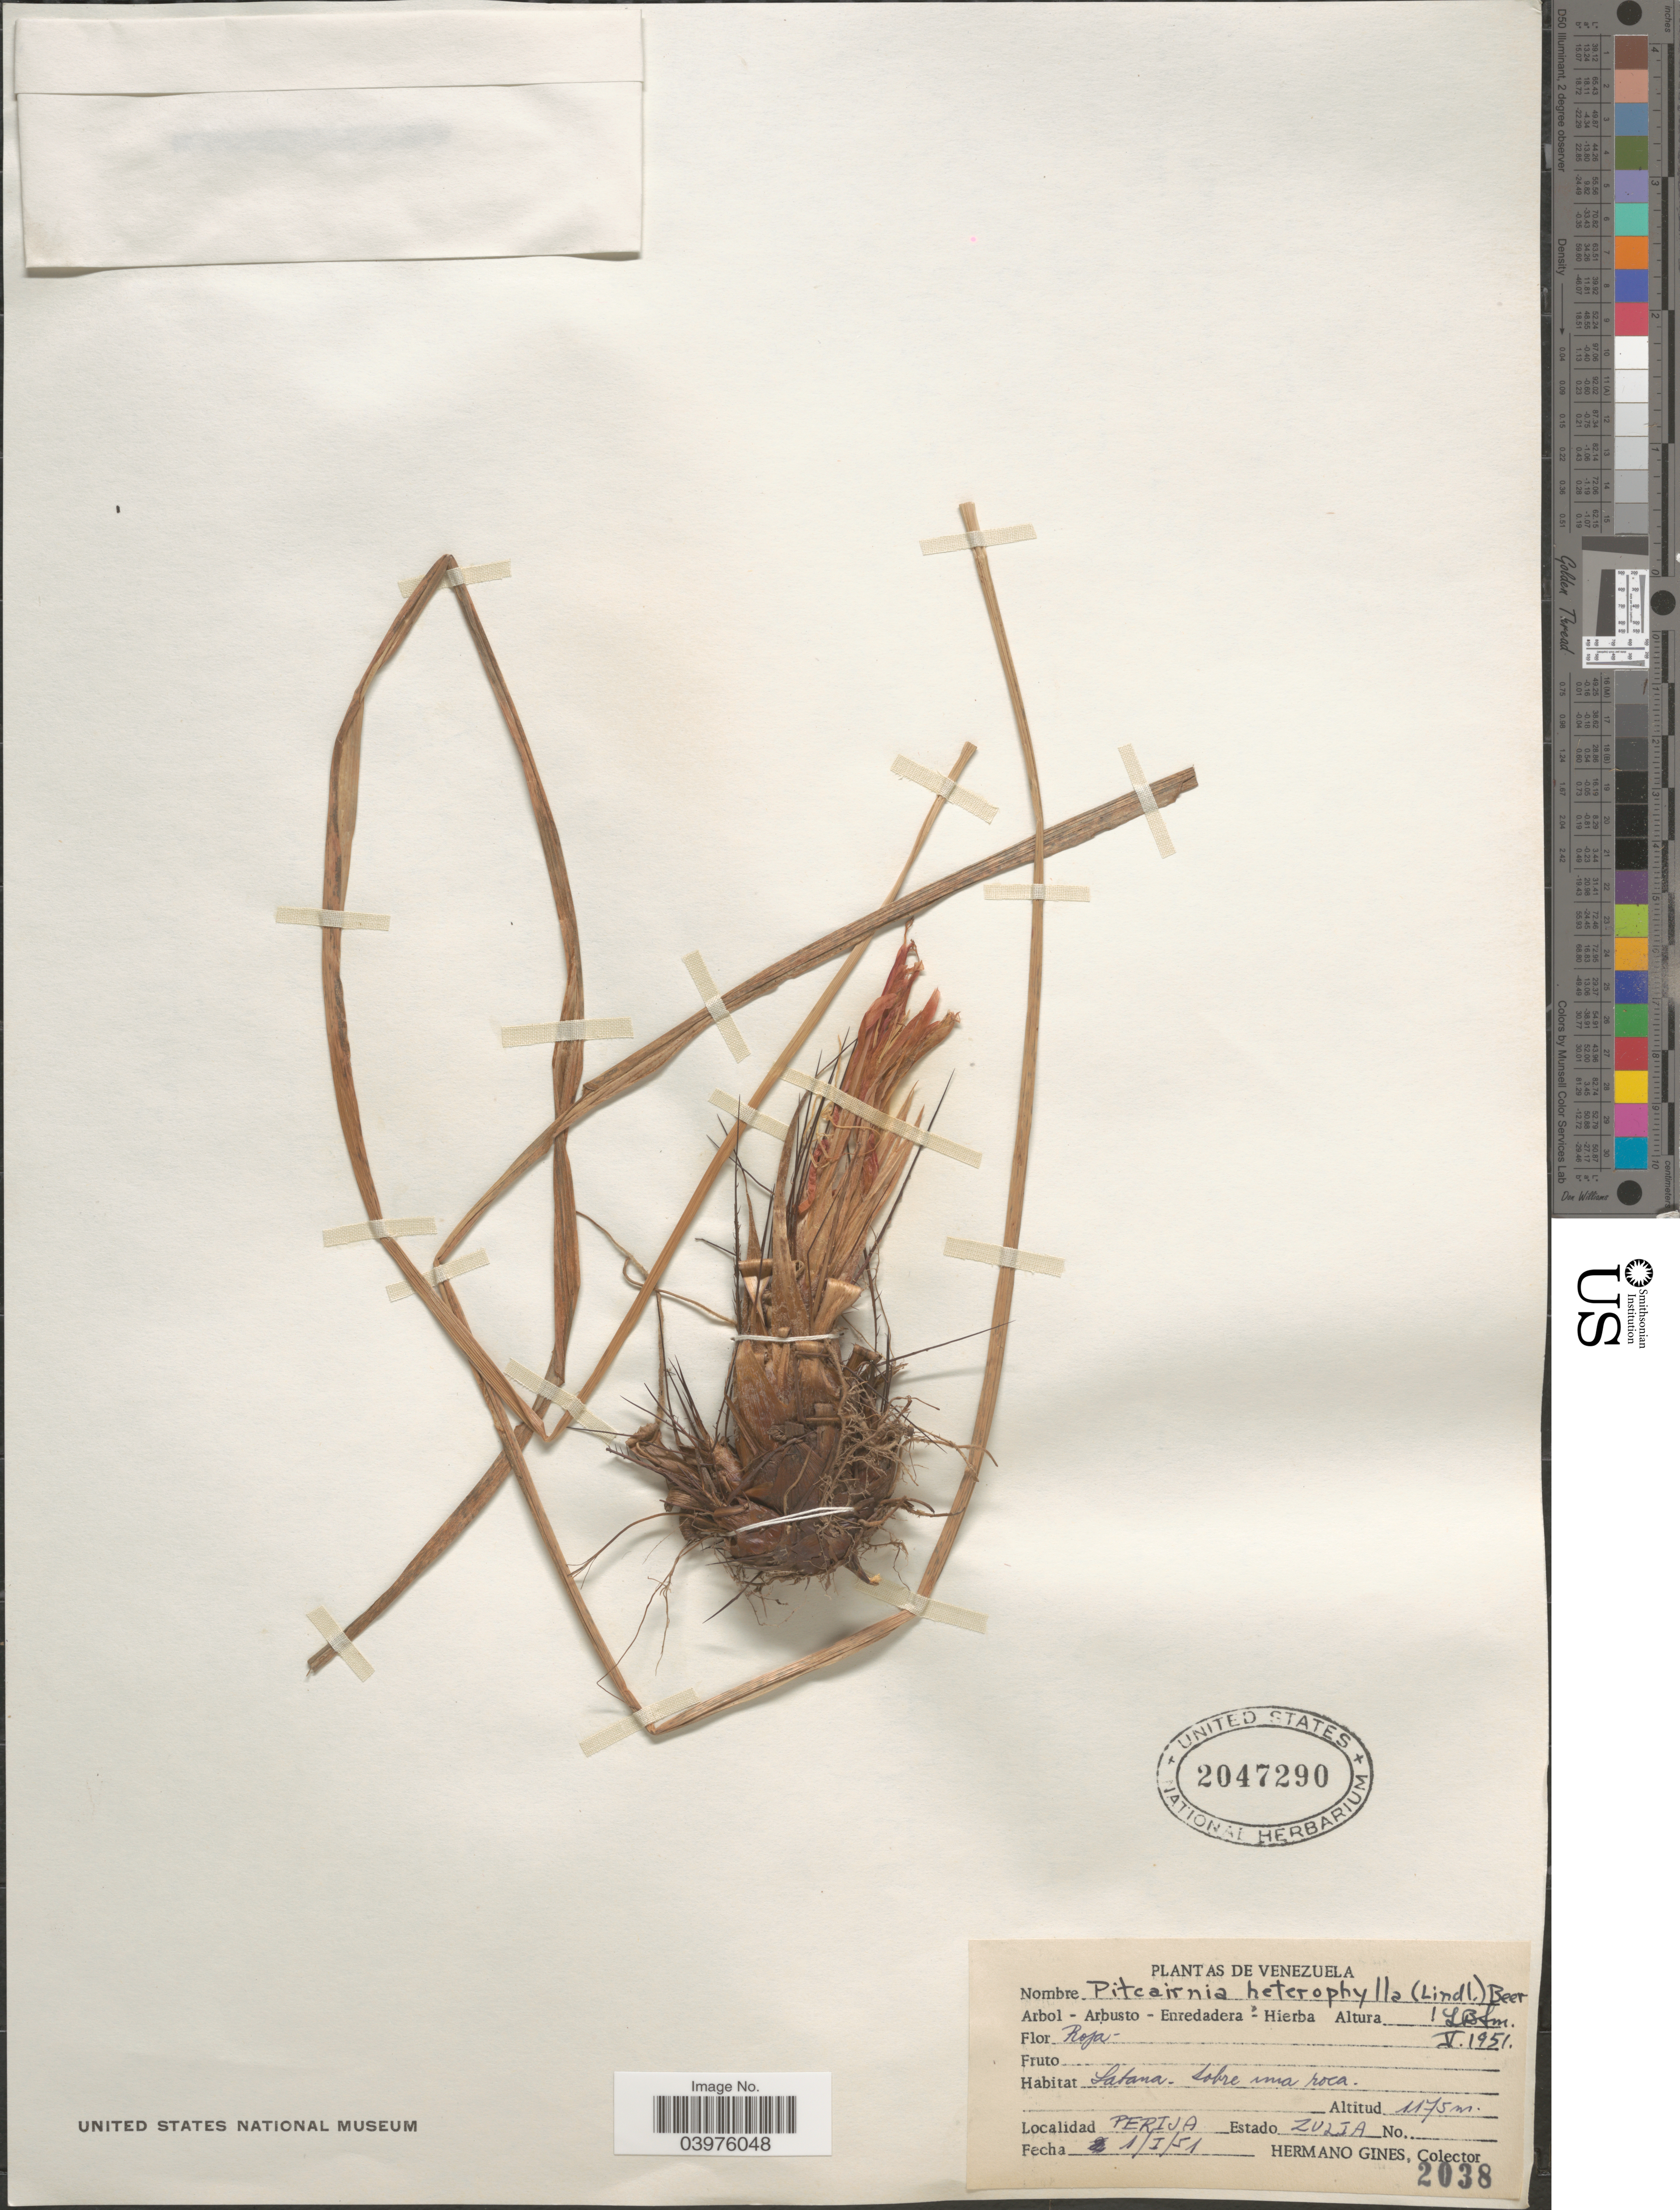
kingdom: Plantae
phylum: Tracheophyta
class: Liliopsida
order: Poales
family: Bromeliaceae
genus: Pitcairnia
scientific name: Pitcairnia heterophylla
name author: (Lindl.) Beer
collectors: Bro. Gines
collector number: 2038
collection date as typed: Transcribed d/m/y: 1/1/51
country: Venezuela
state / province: Zulia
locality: Perija.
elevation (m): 1175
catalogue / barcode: US 2047290